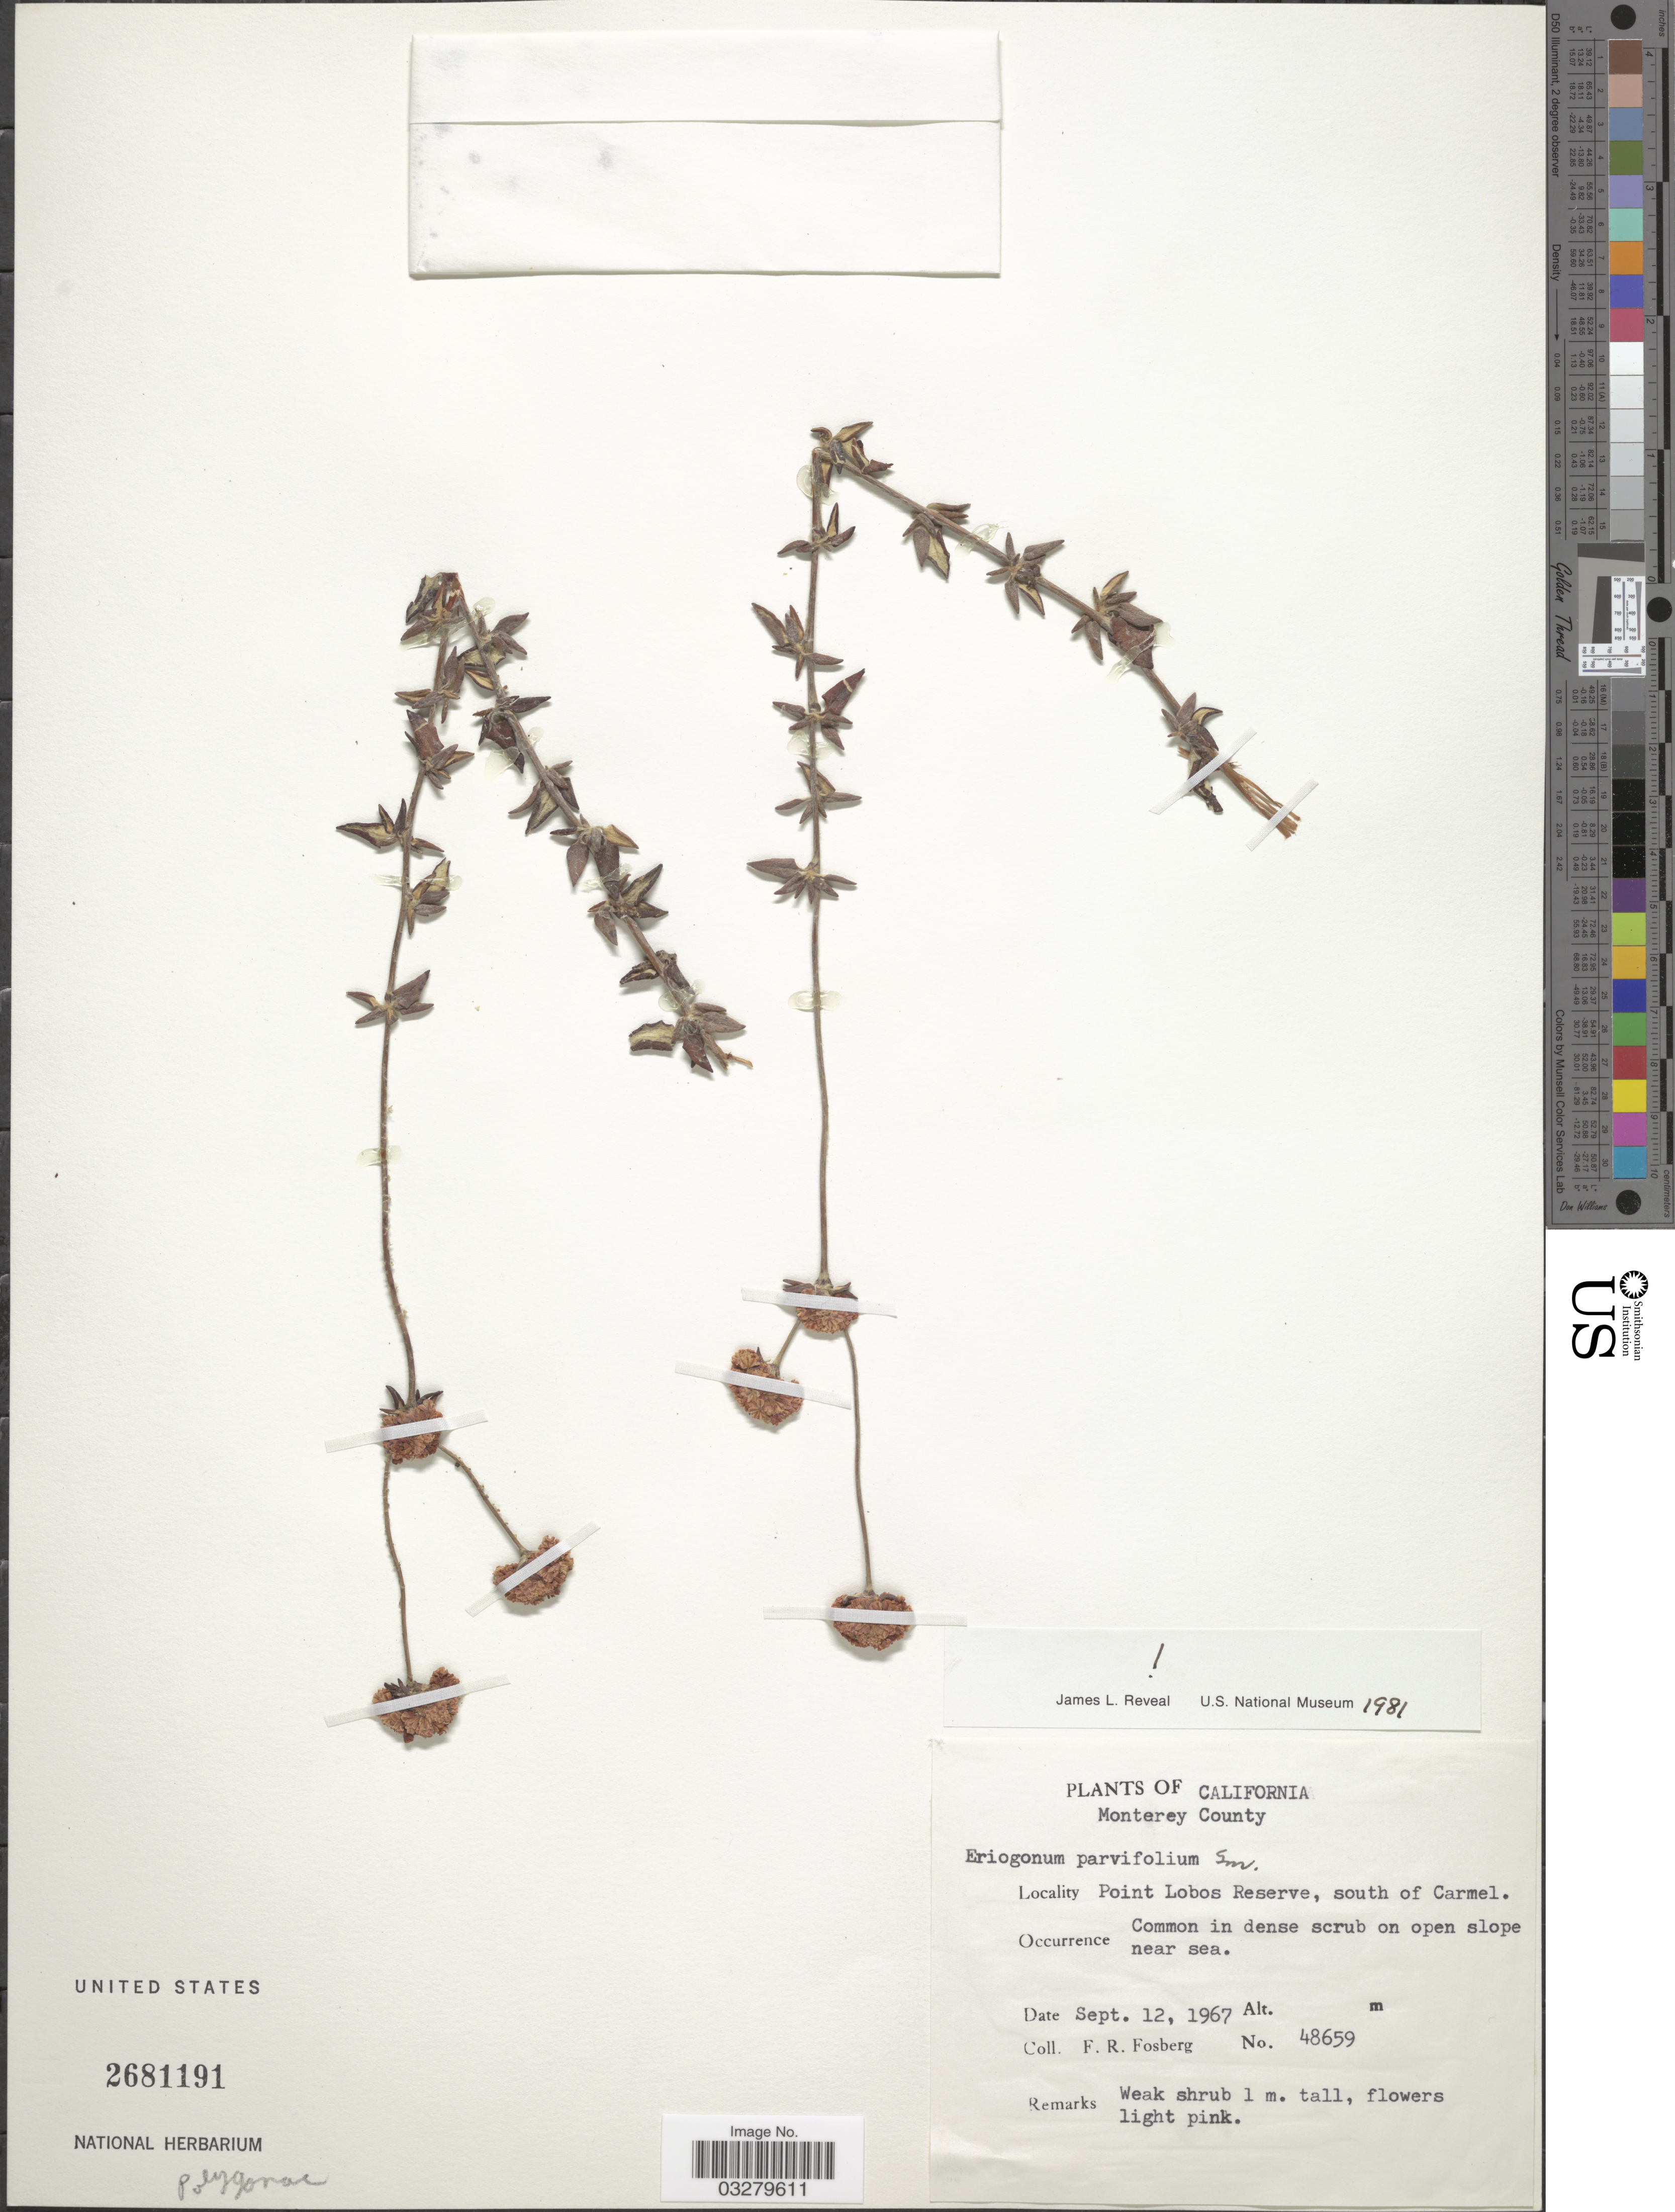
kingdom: Plantae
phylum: Tracheophyta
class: Magnoliopsida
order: Caryophyllales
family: Polygonaceae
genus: Eriogonum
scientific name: Eriogonum parviflorum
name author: Nutt.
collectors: F. R. Fosberg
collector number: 48659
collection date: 1967-09-12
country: United States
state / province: California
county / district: Monterey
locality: Monterey County. Point Lobos Reserve, south of Carmel.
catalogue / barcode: US 2681191